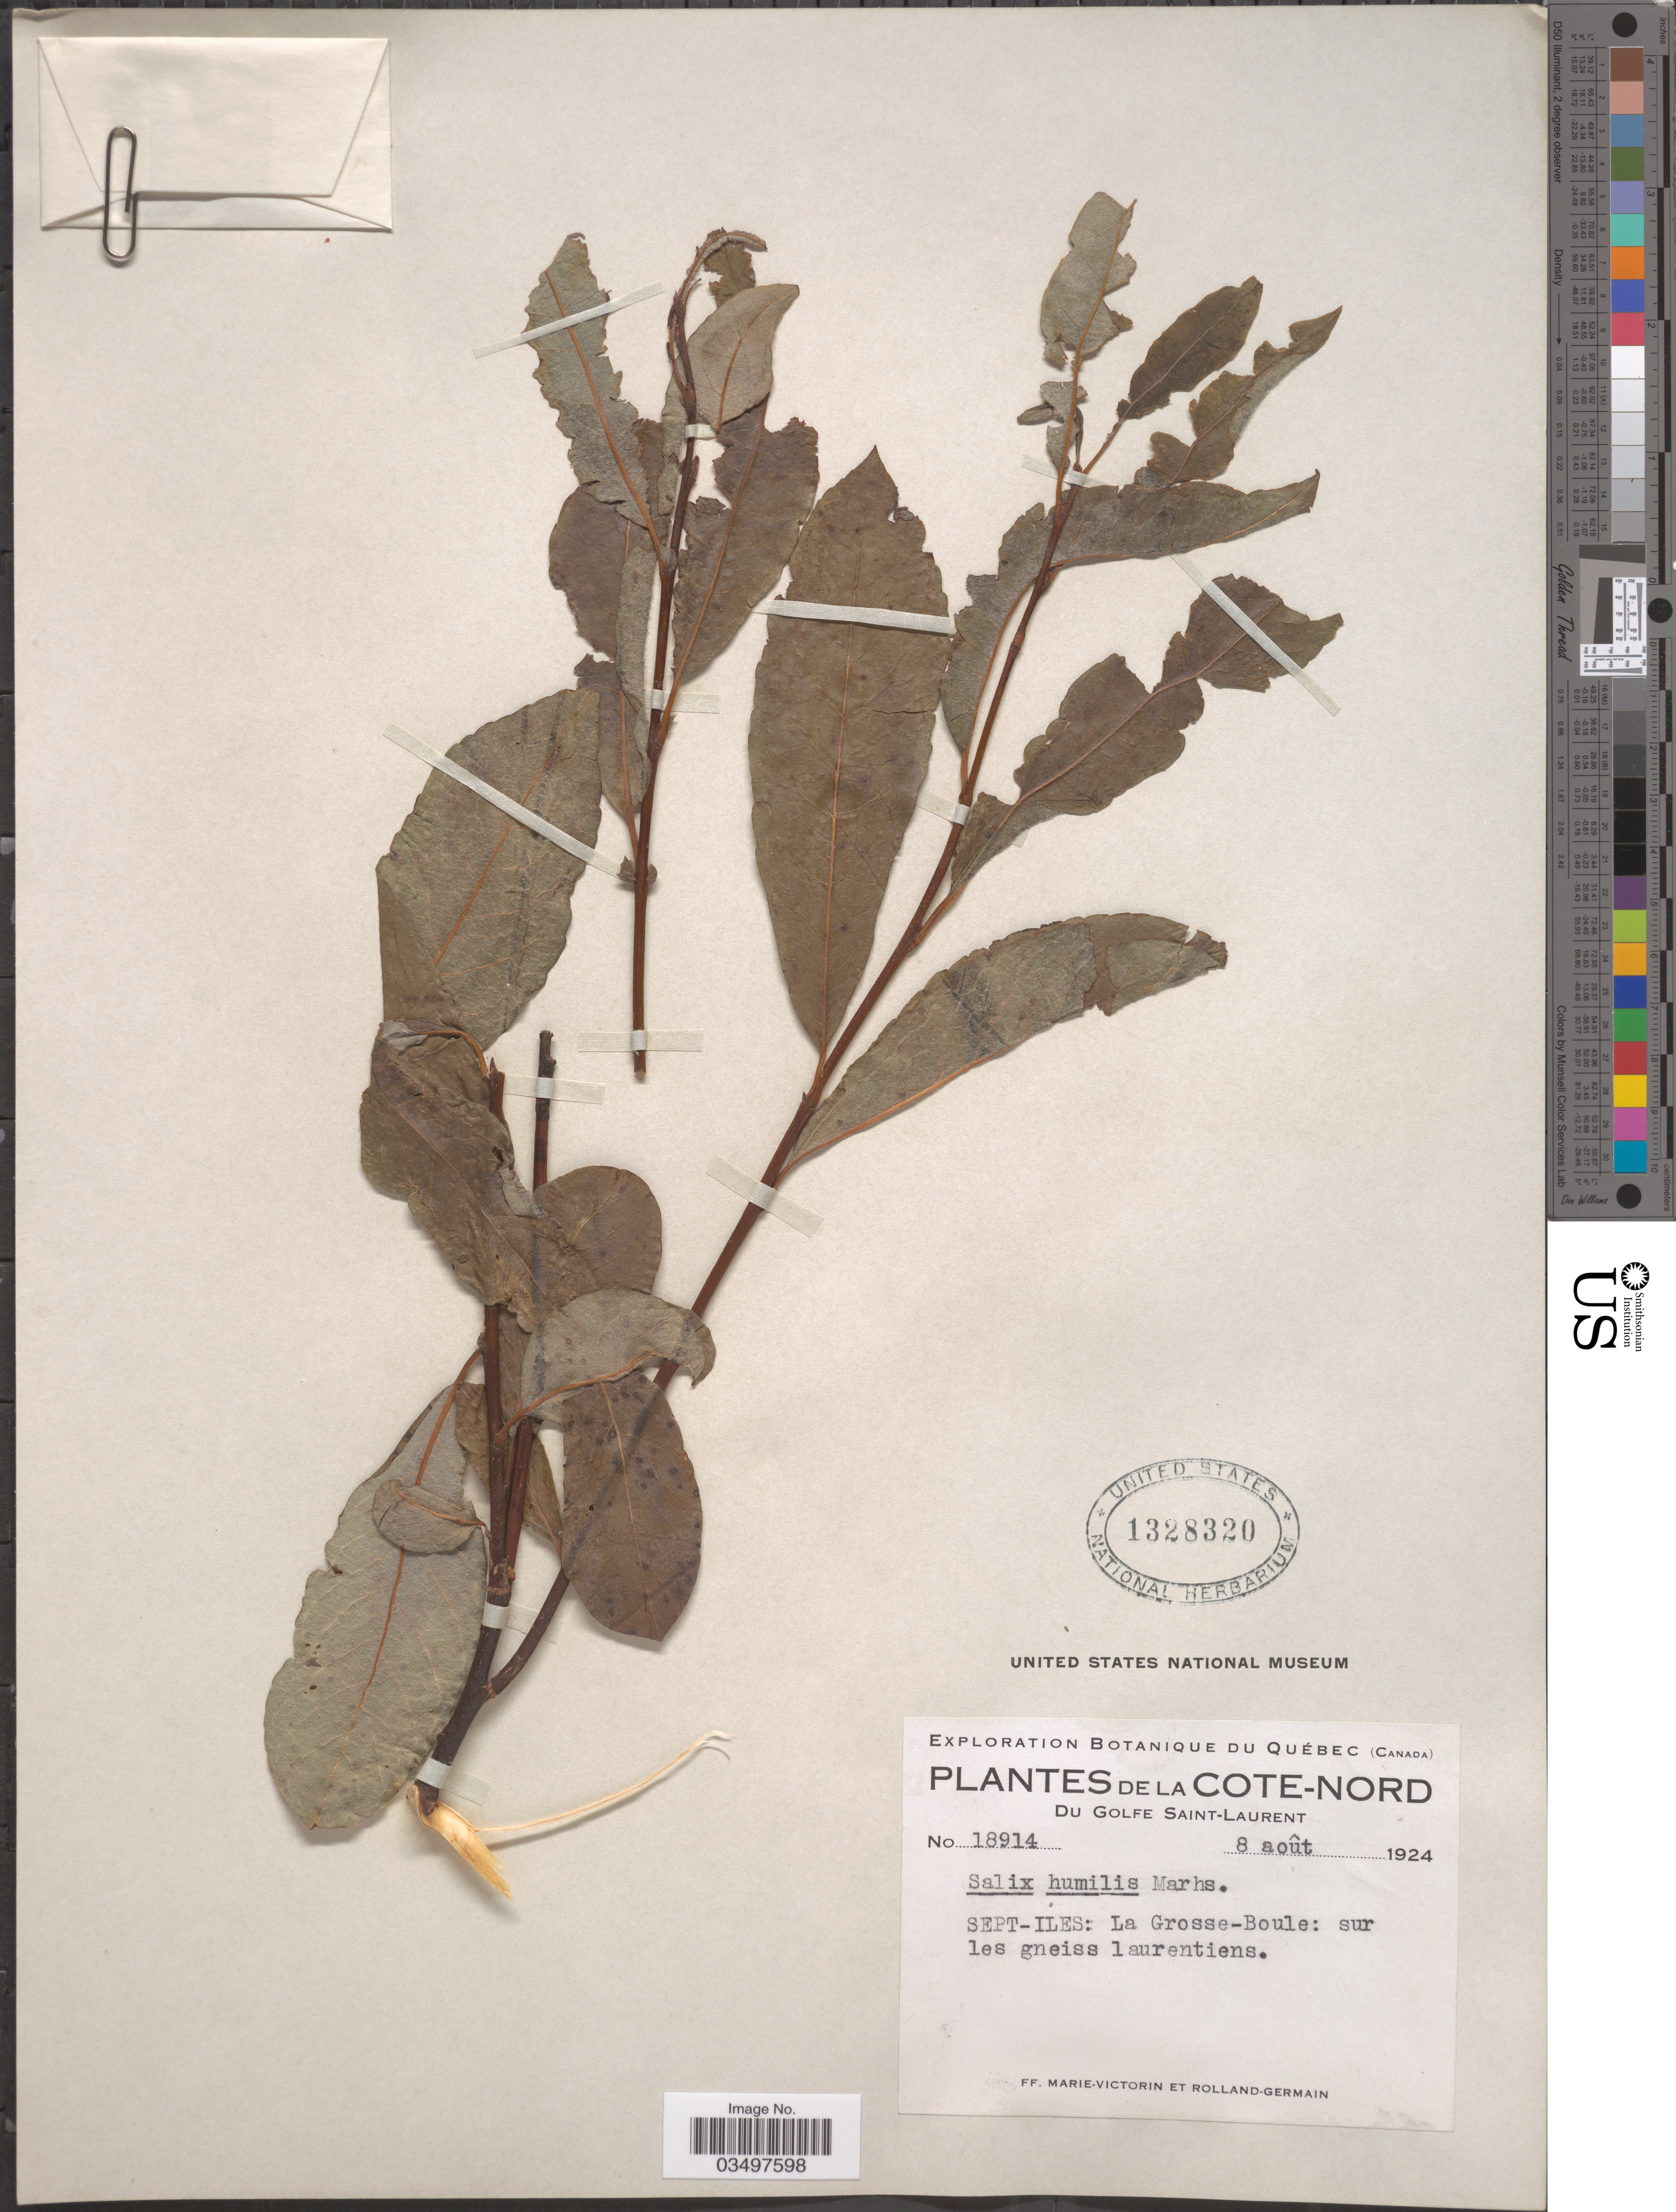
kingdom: Plantae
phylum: Tracheophyta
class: Magnoliopsida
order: Malpighiales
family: Salicaceae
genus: Salix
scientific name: Salix humilis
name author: Marshall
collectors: F. Marie-Victorin & Rolland-Germain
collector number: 18914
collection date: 1924-08-08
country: Canada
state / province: Quebec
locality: De La Cote-Nord, Du Golfe Saint-Laurent. Sept-Iles: La Grosse-Boule.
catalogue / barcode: US 1328320